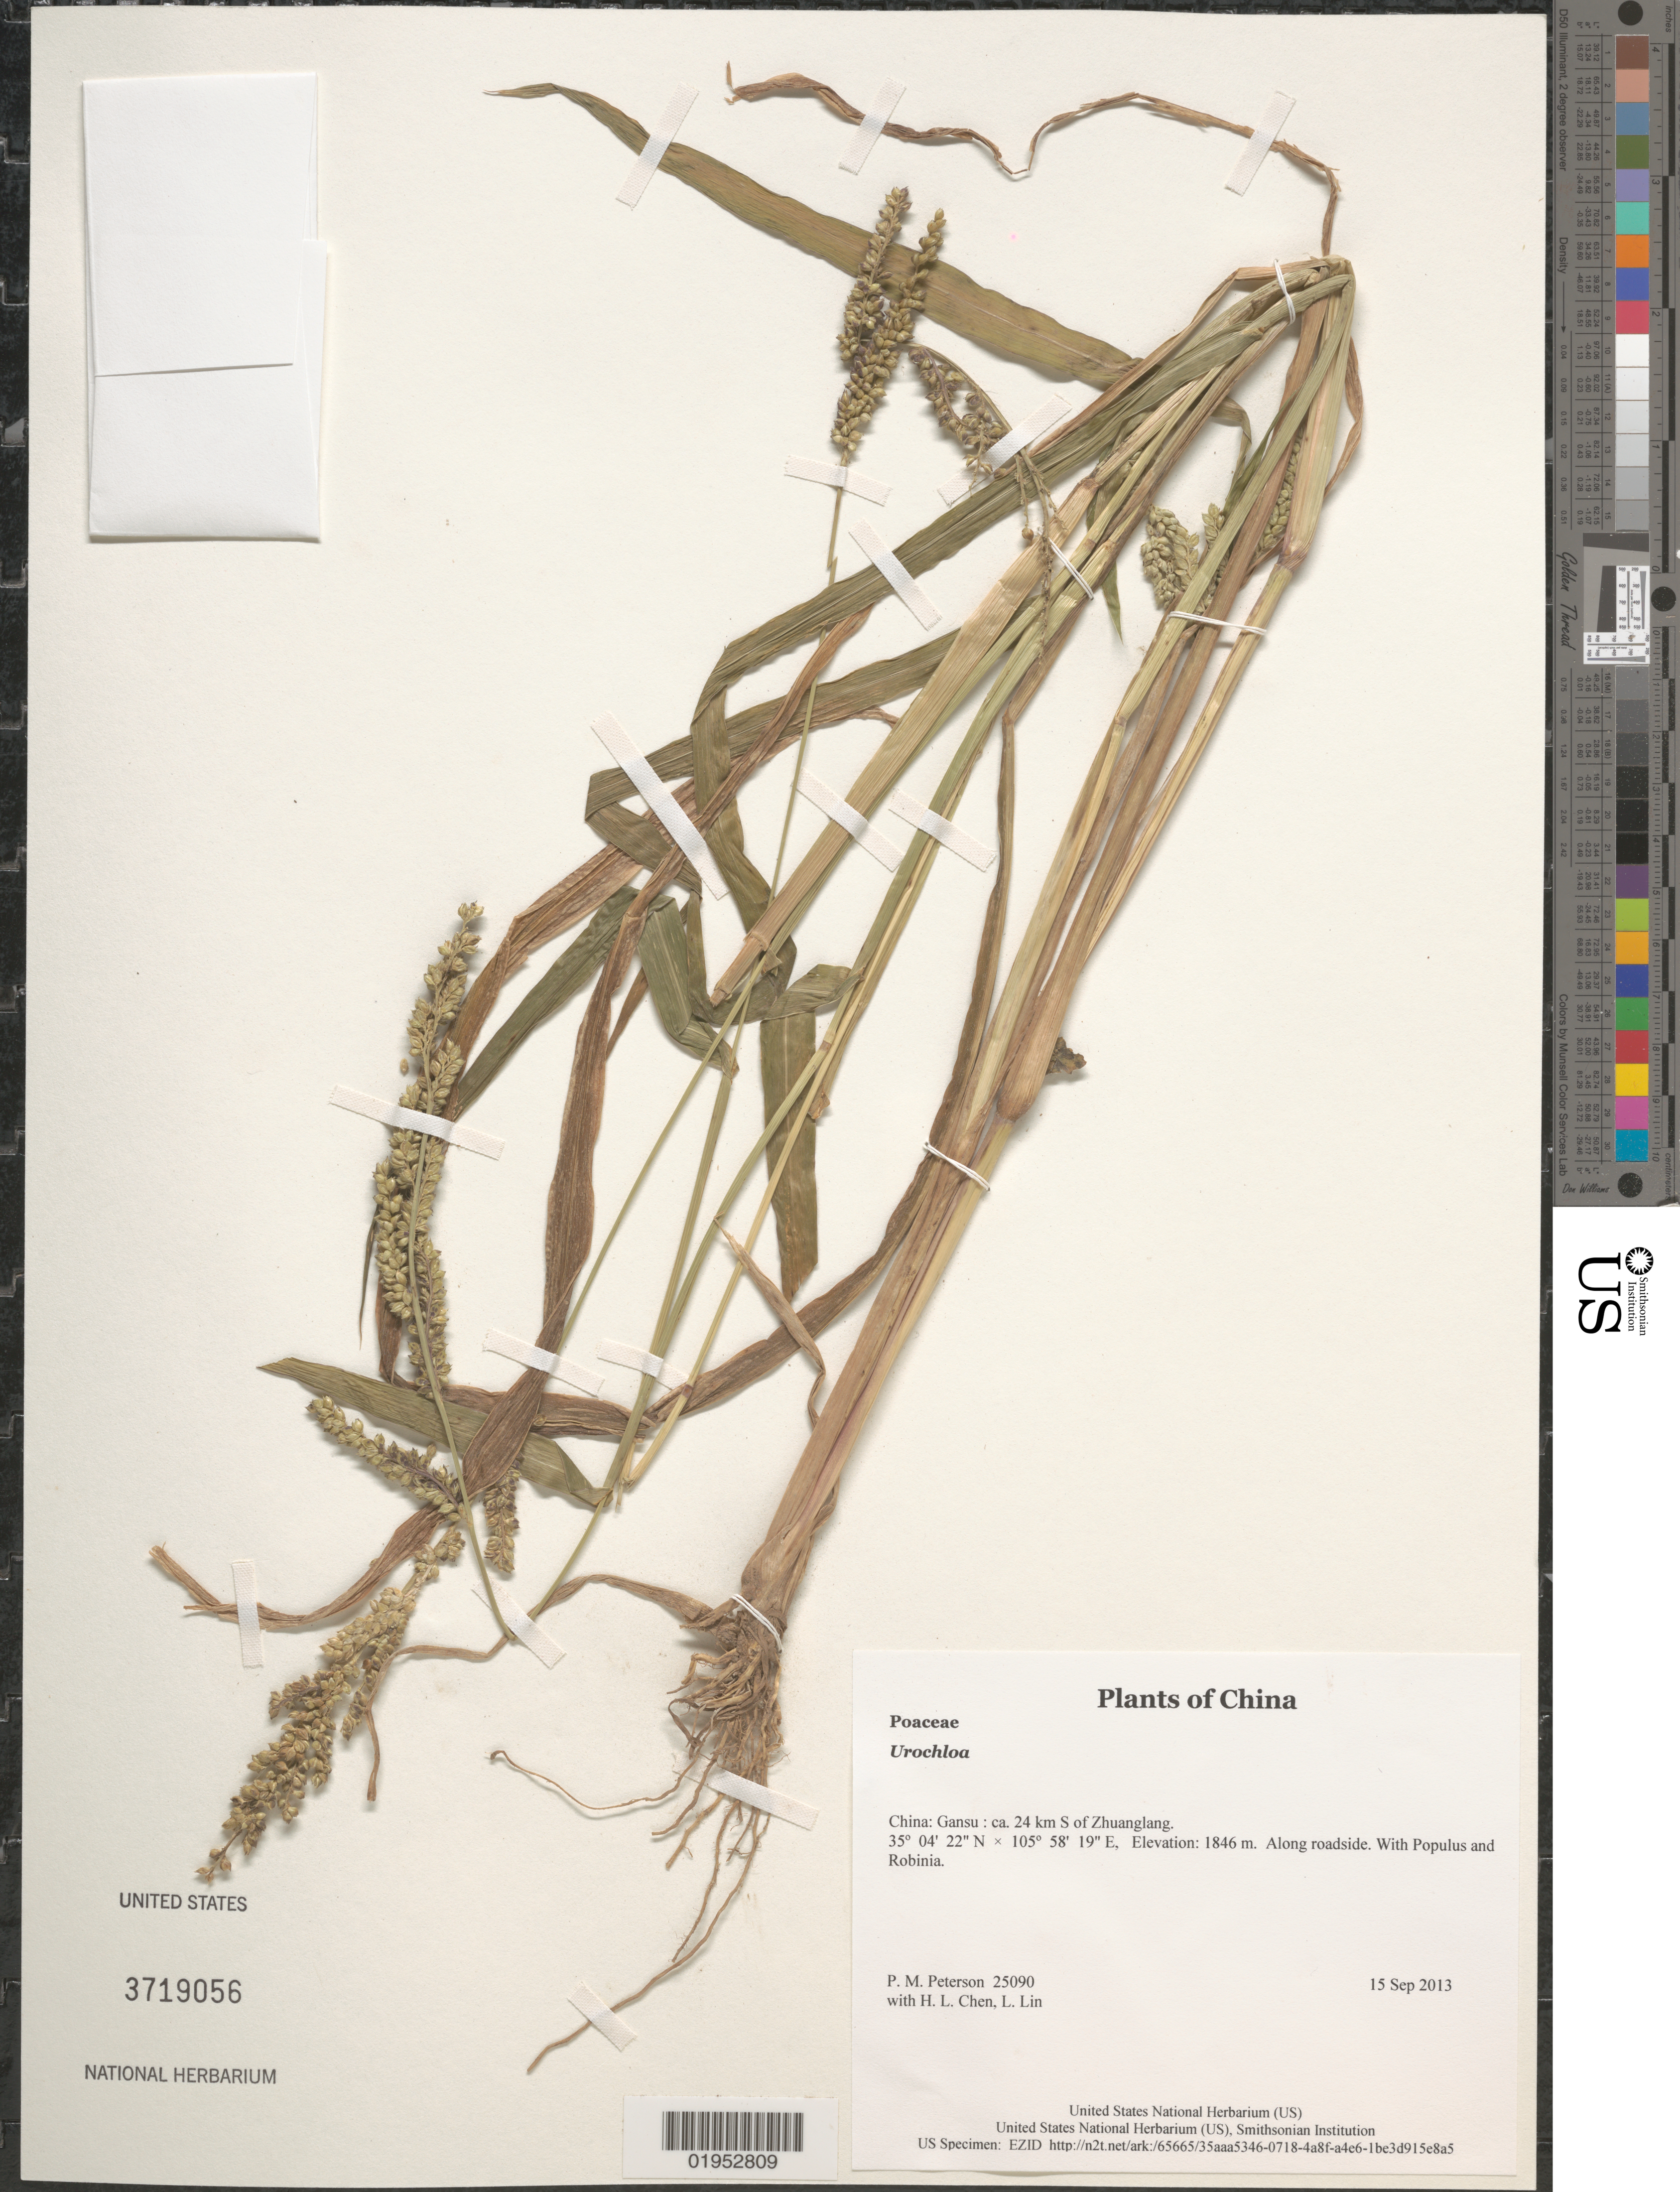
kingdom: Plantae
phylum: Tracheophyta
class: Liliopsida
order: Poales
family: Poaceae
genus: Urochloa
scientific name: Urochloa sp.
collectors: P. M. Peterson, H. L. Chen & L. Lin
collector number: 25090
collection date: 2013-09-15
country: China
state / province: Gansu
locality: ca. 24 km S of Zhuanglang.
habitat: Along roadside.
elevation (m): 1846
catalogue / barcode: US 3719056